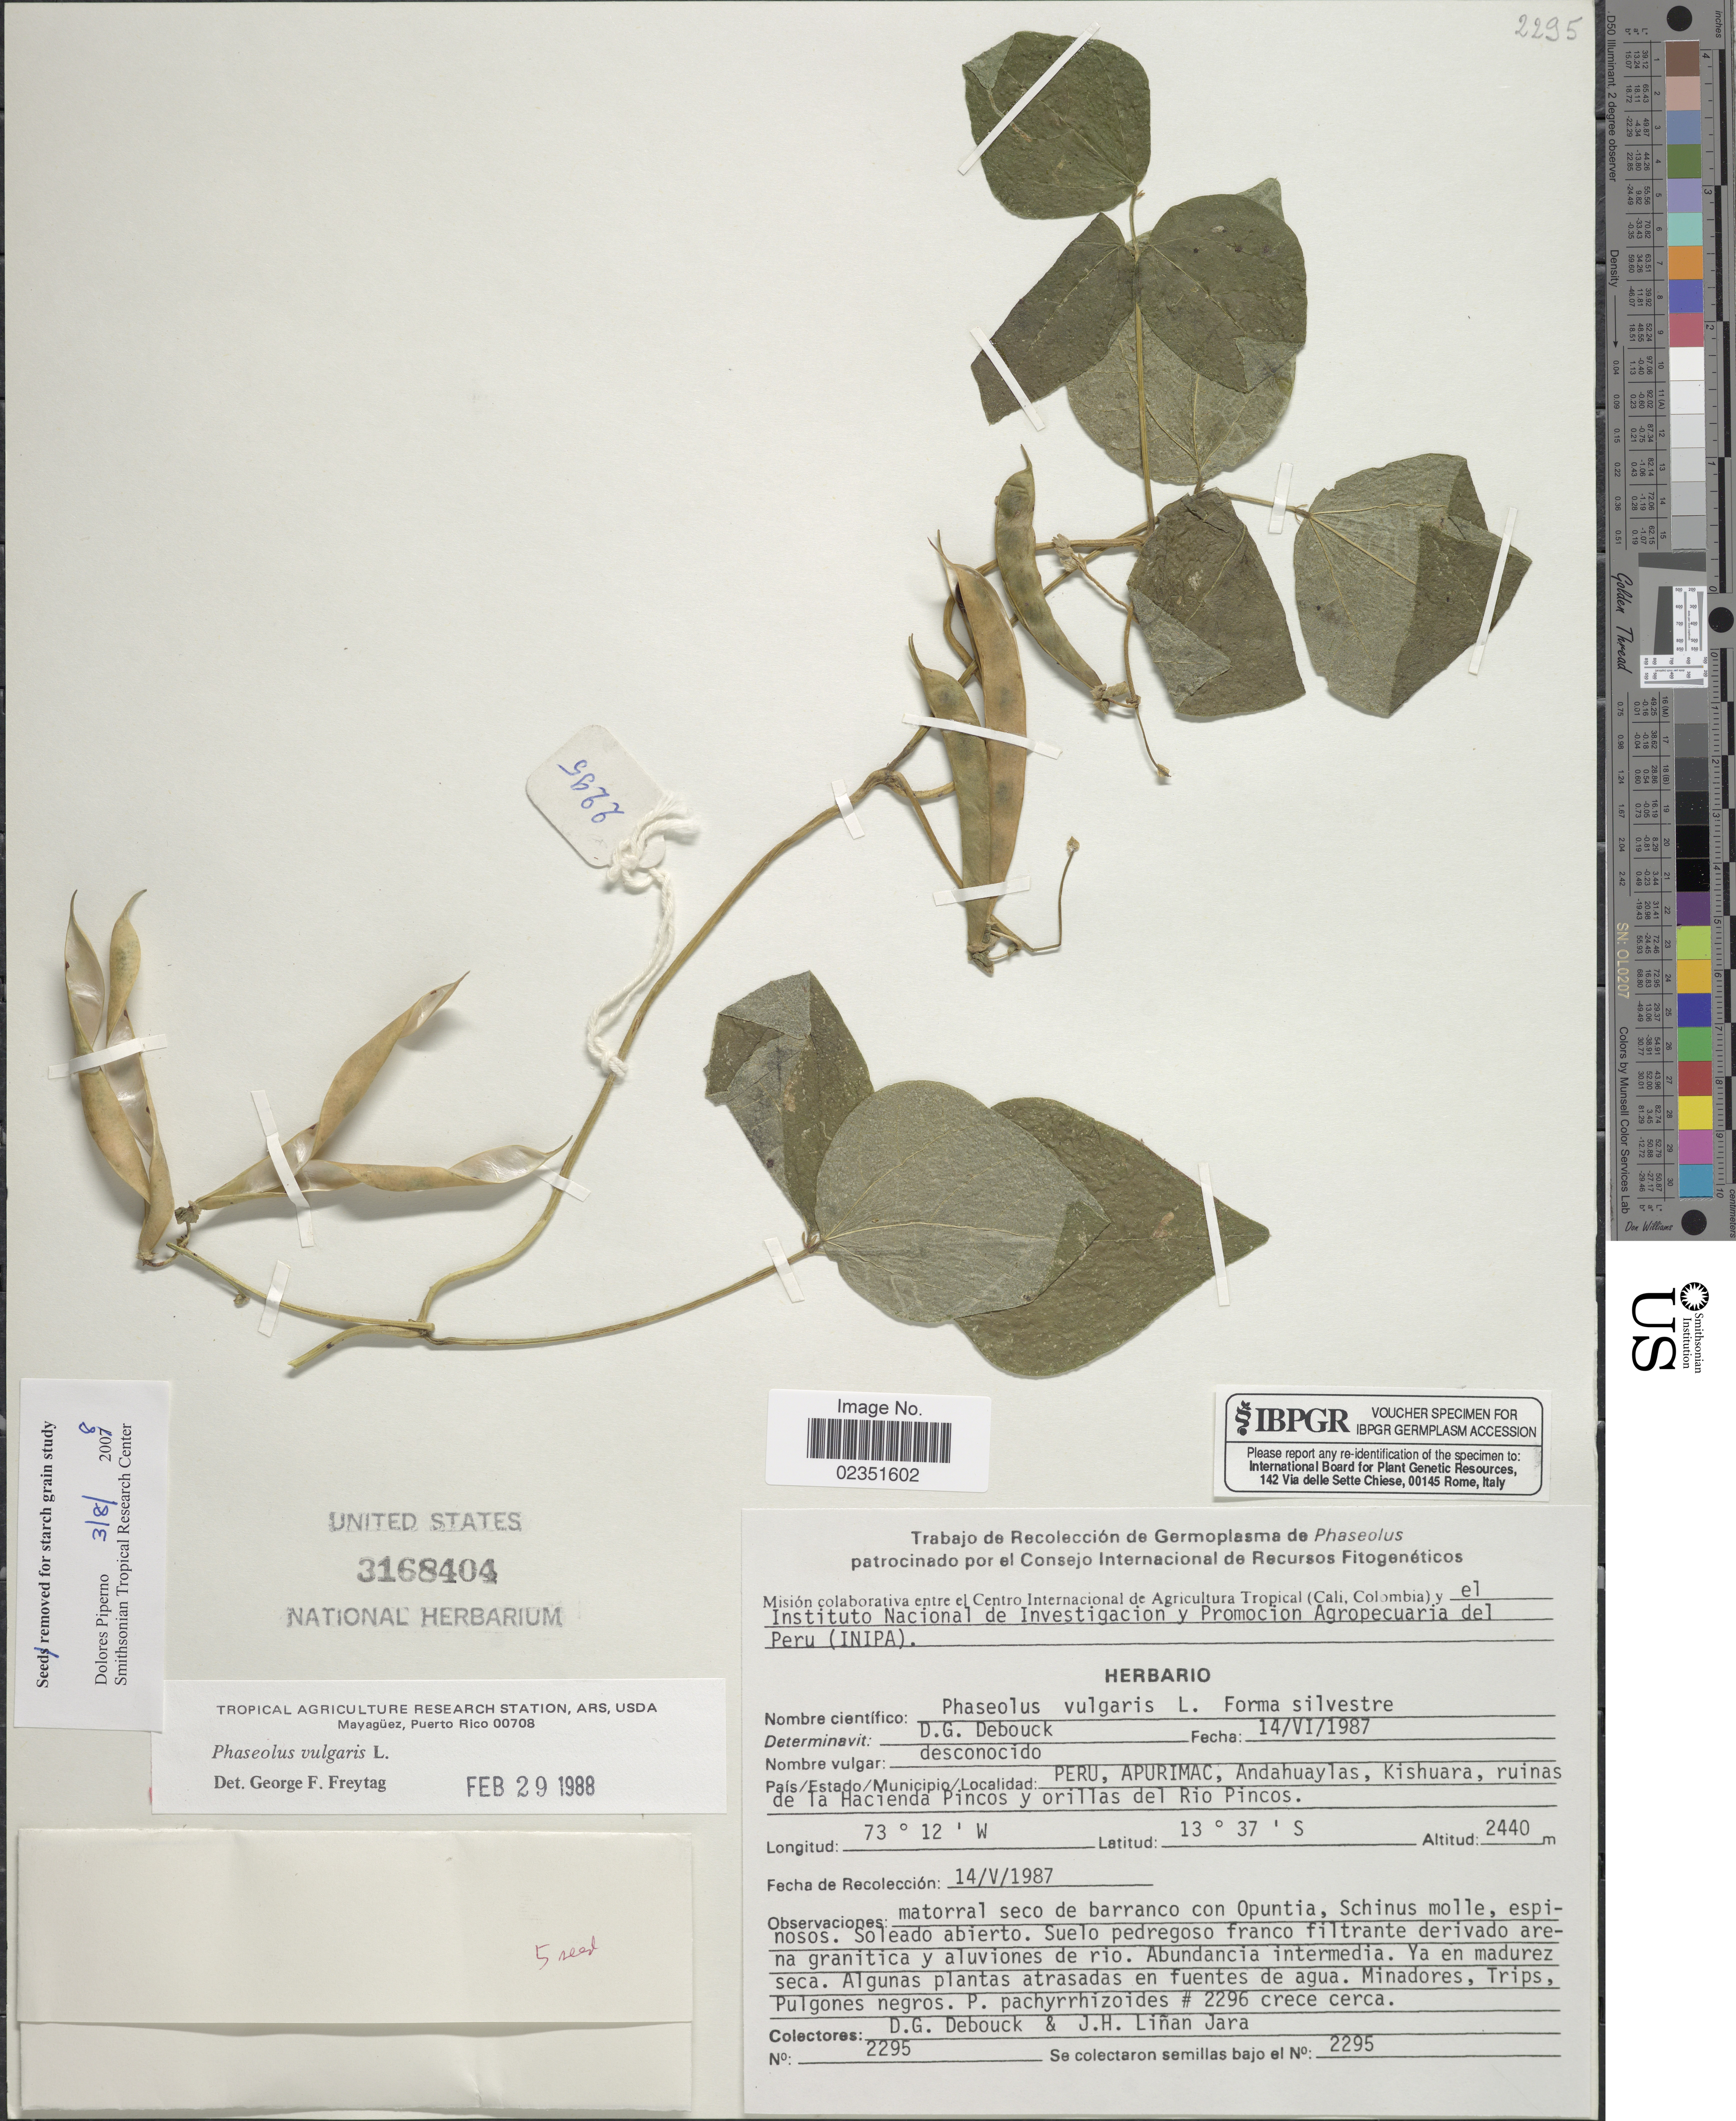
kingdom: Plantae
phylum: Tracheophyta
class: Magnoliopsida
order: Fabales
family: Fabaceae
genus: Phaseolus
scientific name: Phaseolus vulgaris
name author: L.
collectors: D. Debouck & J. Liñan Jara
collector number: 2295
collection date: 1987-05-14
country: Peru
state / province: Apurímac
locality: Andahuaylas, Kishuara, ruinas de la Hacienda Pincos y orillas del Rio Pincos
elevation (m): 2440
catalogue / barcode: US 3168404